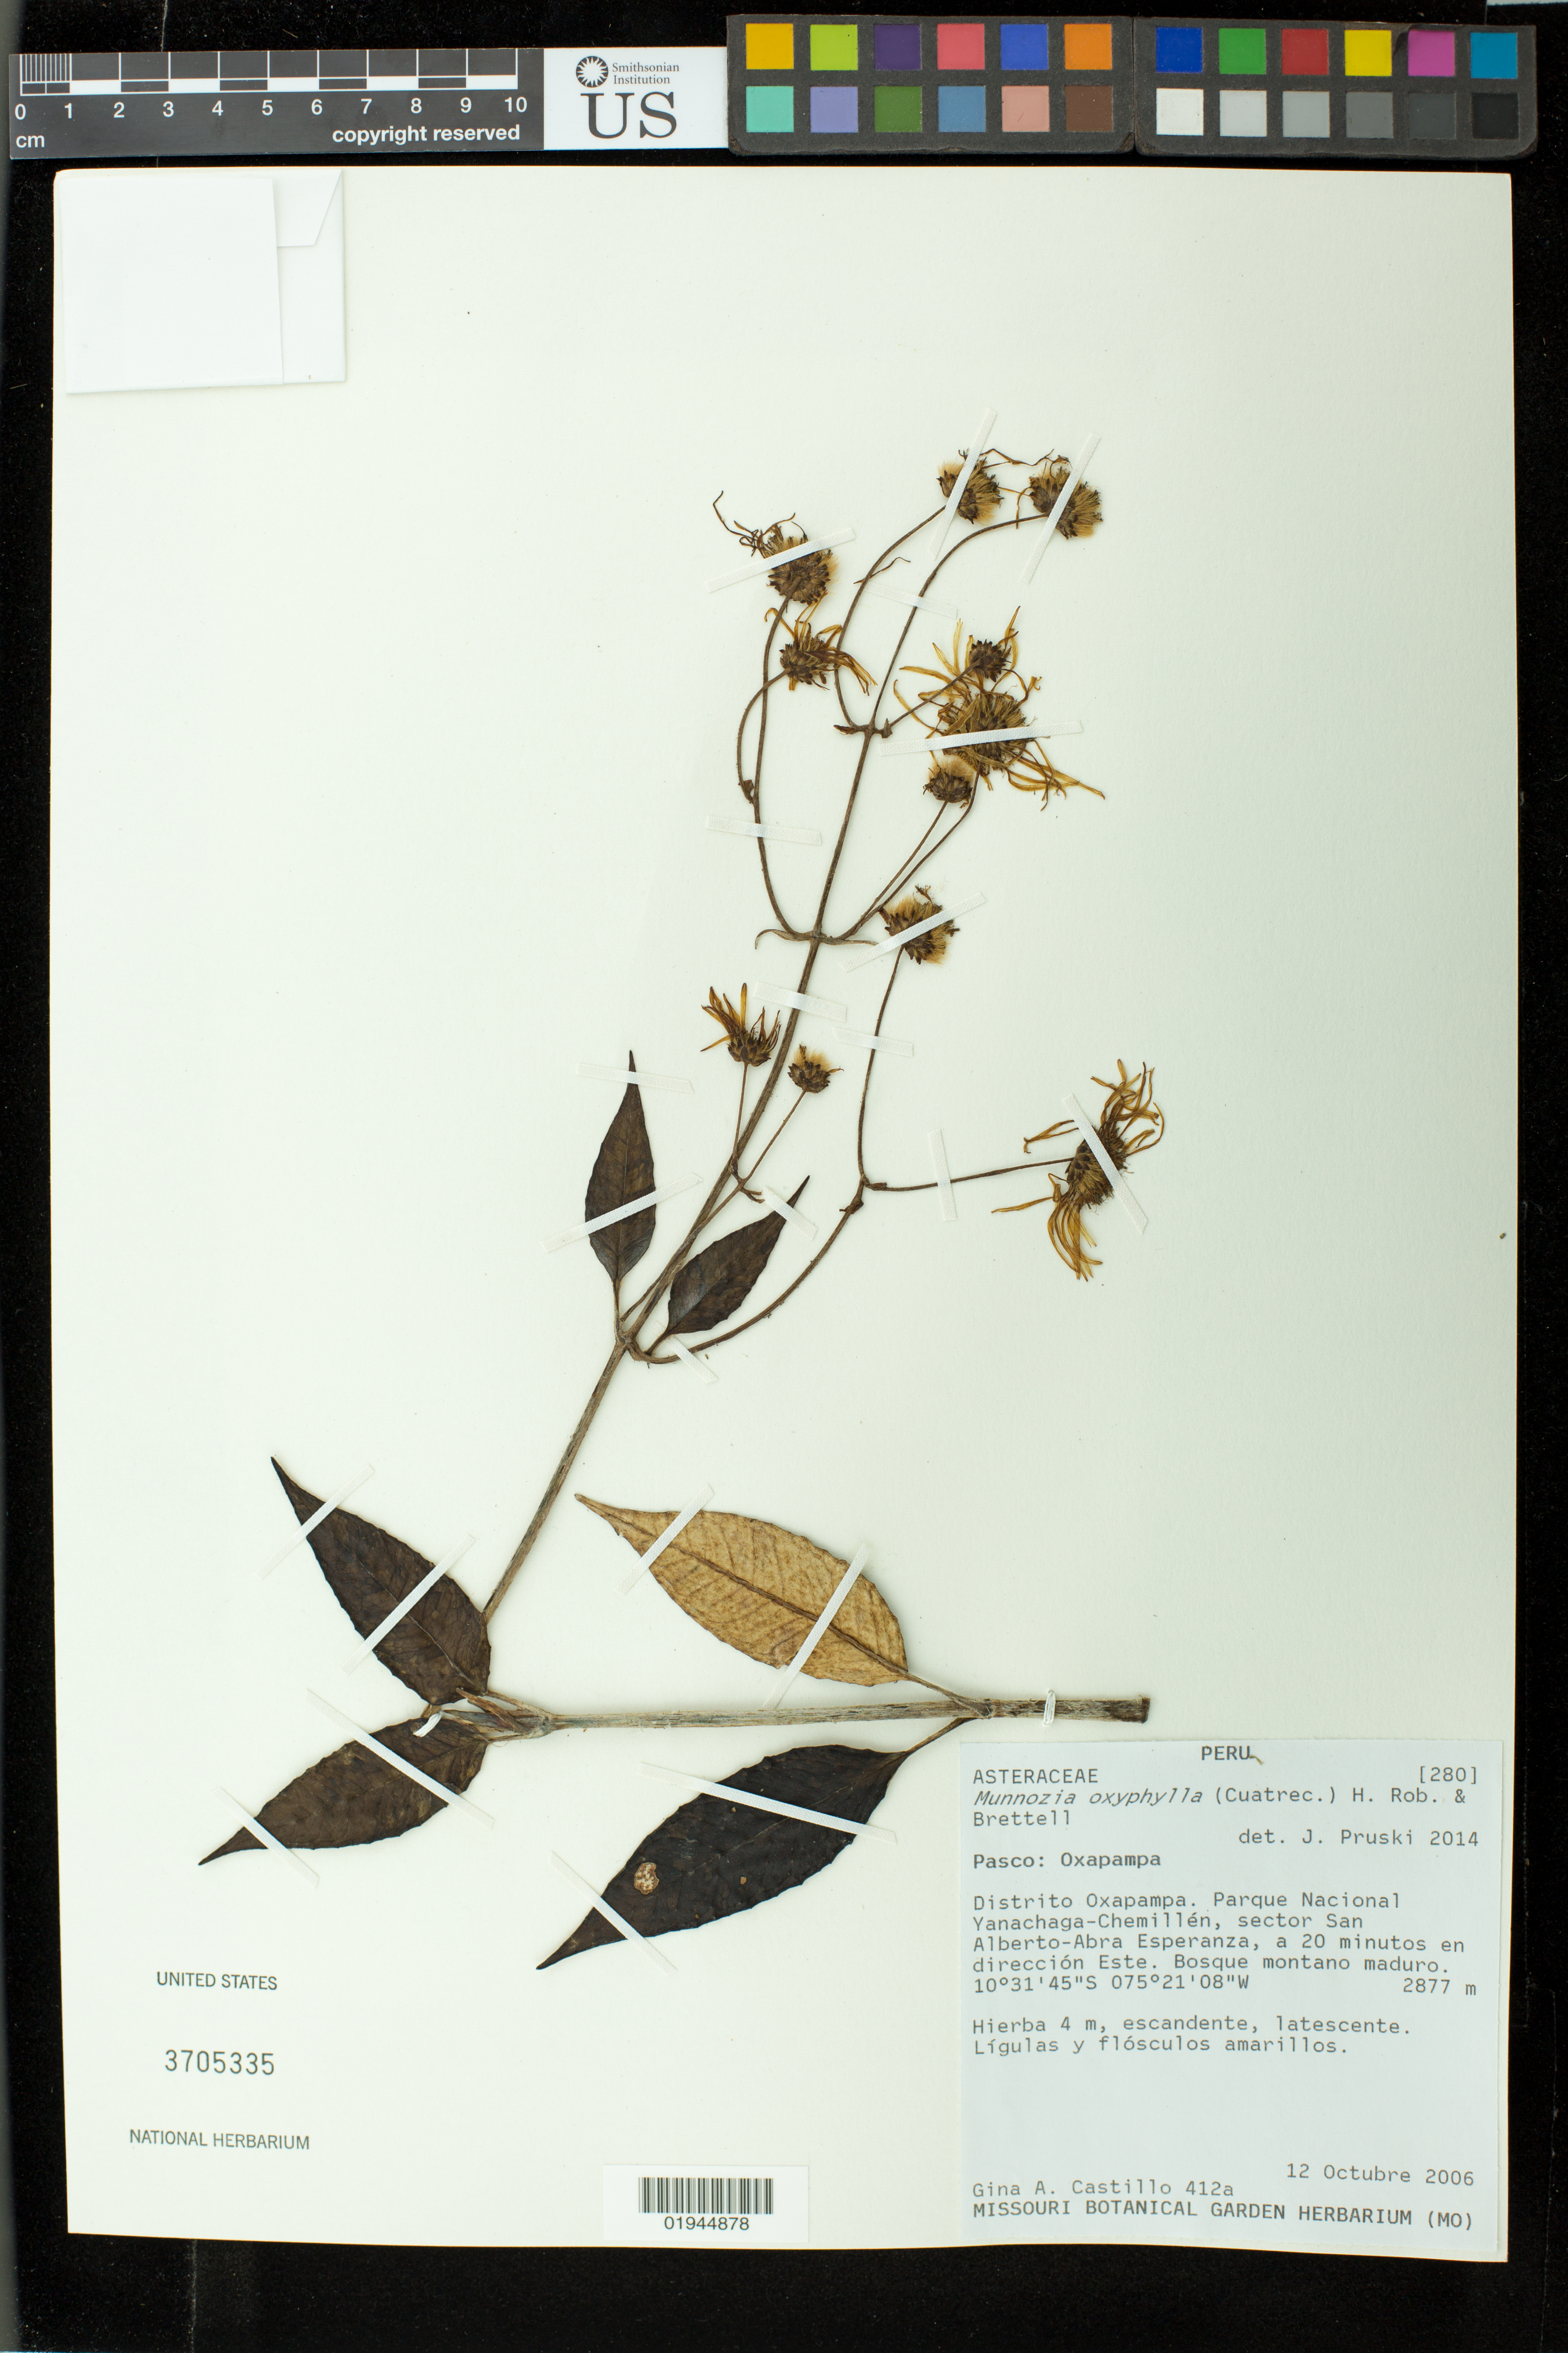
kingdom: Plantae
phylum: Tracheophyta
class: Magnoliopsida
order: Asterales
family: Asteraceae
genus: Munnozia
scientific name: Munnozia oxyphylla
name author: (Cuatrec.) H. Rob. & Brettell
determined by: Pruski, J. F.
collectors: G. Castillo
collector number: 412a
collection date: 2006-10-12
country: Peru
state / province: Pasco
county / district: Oxapampa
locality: Distrito Huancabamba. Parque Nacional Yanachaga-Chemillen, sector San Alberto-Abra Esperanza, a 20 minutos en direccion Este.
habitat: Bosque montano maduro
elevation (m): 2877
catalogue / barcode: US 3705335